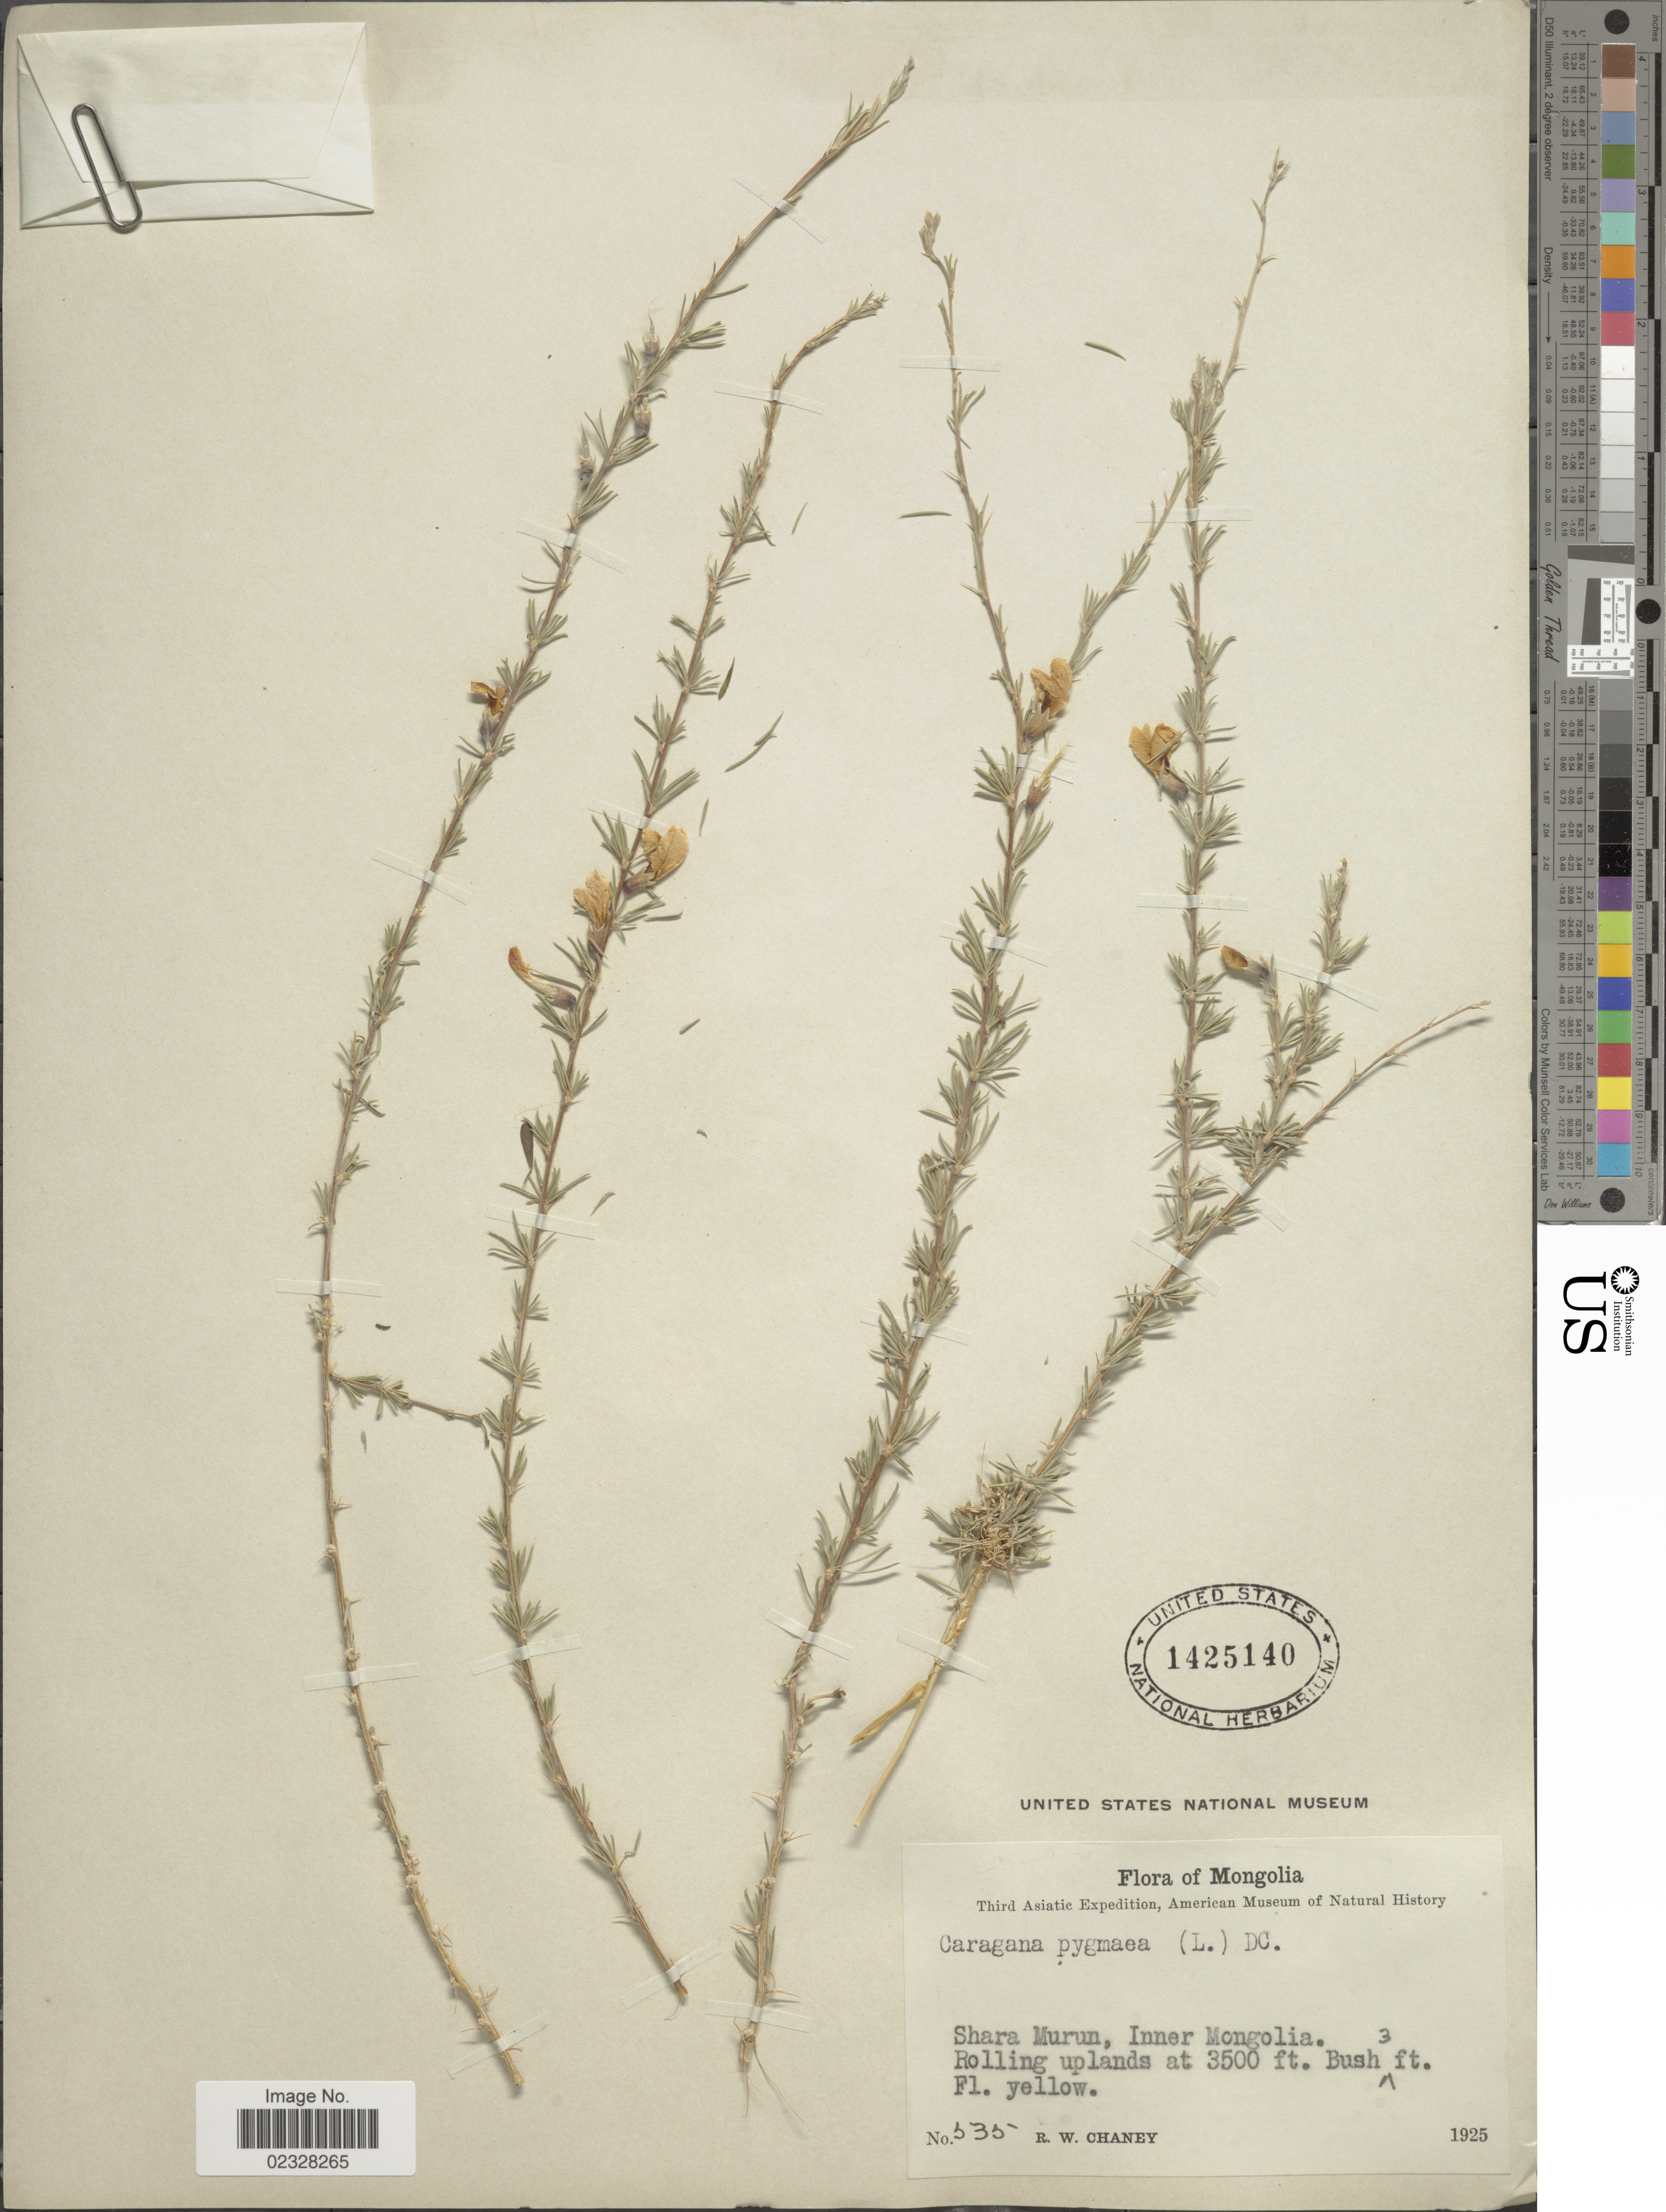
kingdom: Plantae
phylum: Tracheophyta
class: Magnoliopsida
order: Fabales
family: Fabaceae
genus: Caragana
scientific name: Caragana pygmaea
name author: (L.) DC.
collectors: R. Chaney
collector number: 535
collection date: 1925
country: China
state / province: Nei Monggol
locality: Shara Murun, Inner Mongolia, Rolling uplands.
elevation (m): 1067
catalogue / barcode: US 1425140